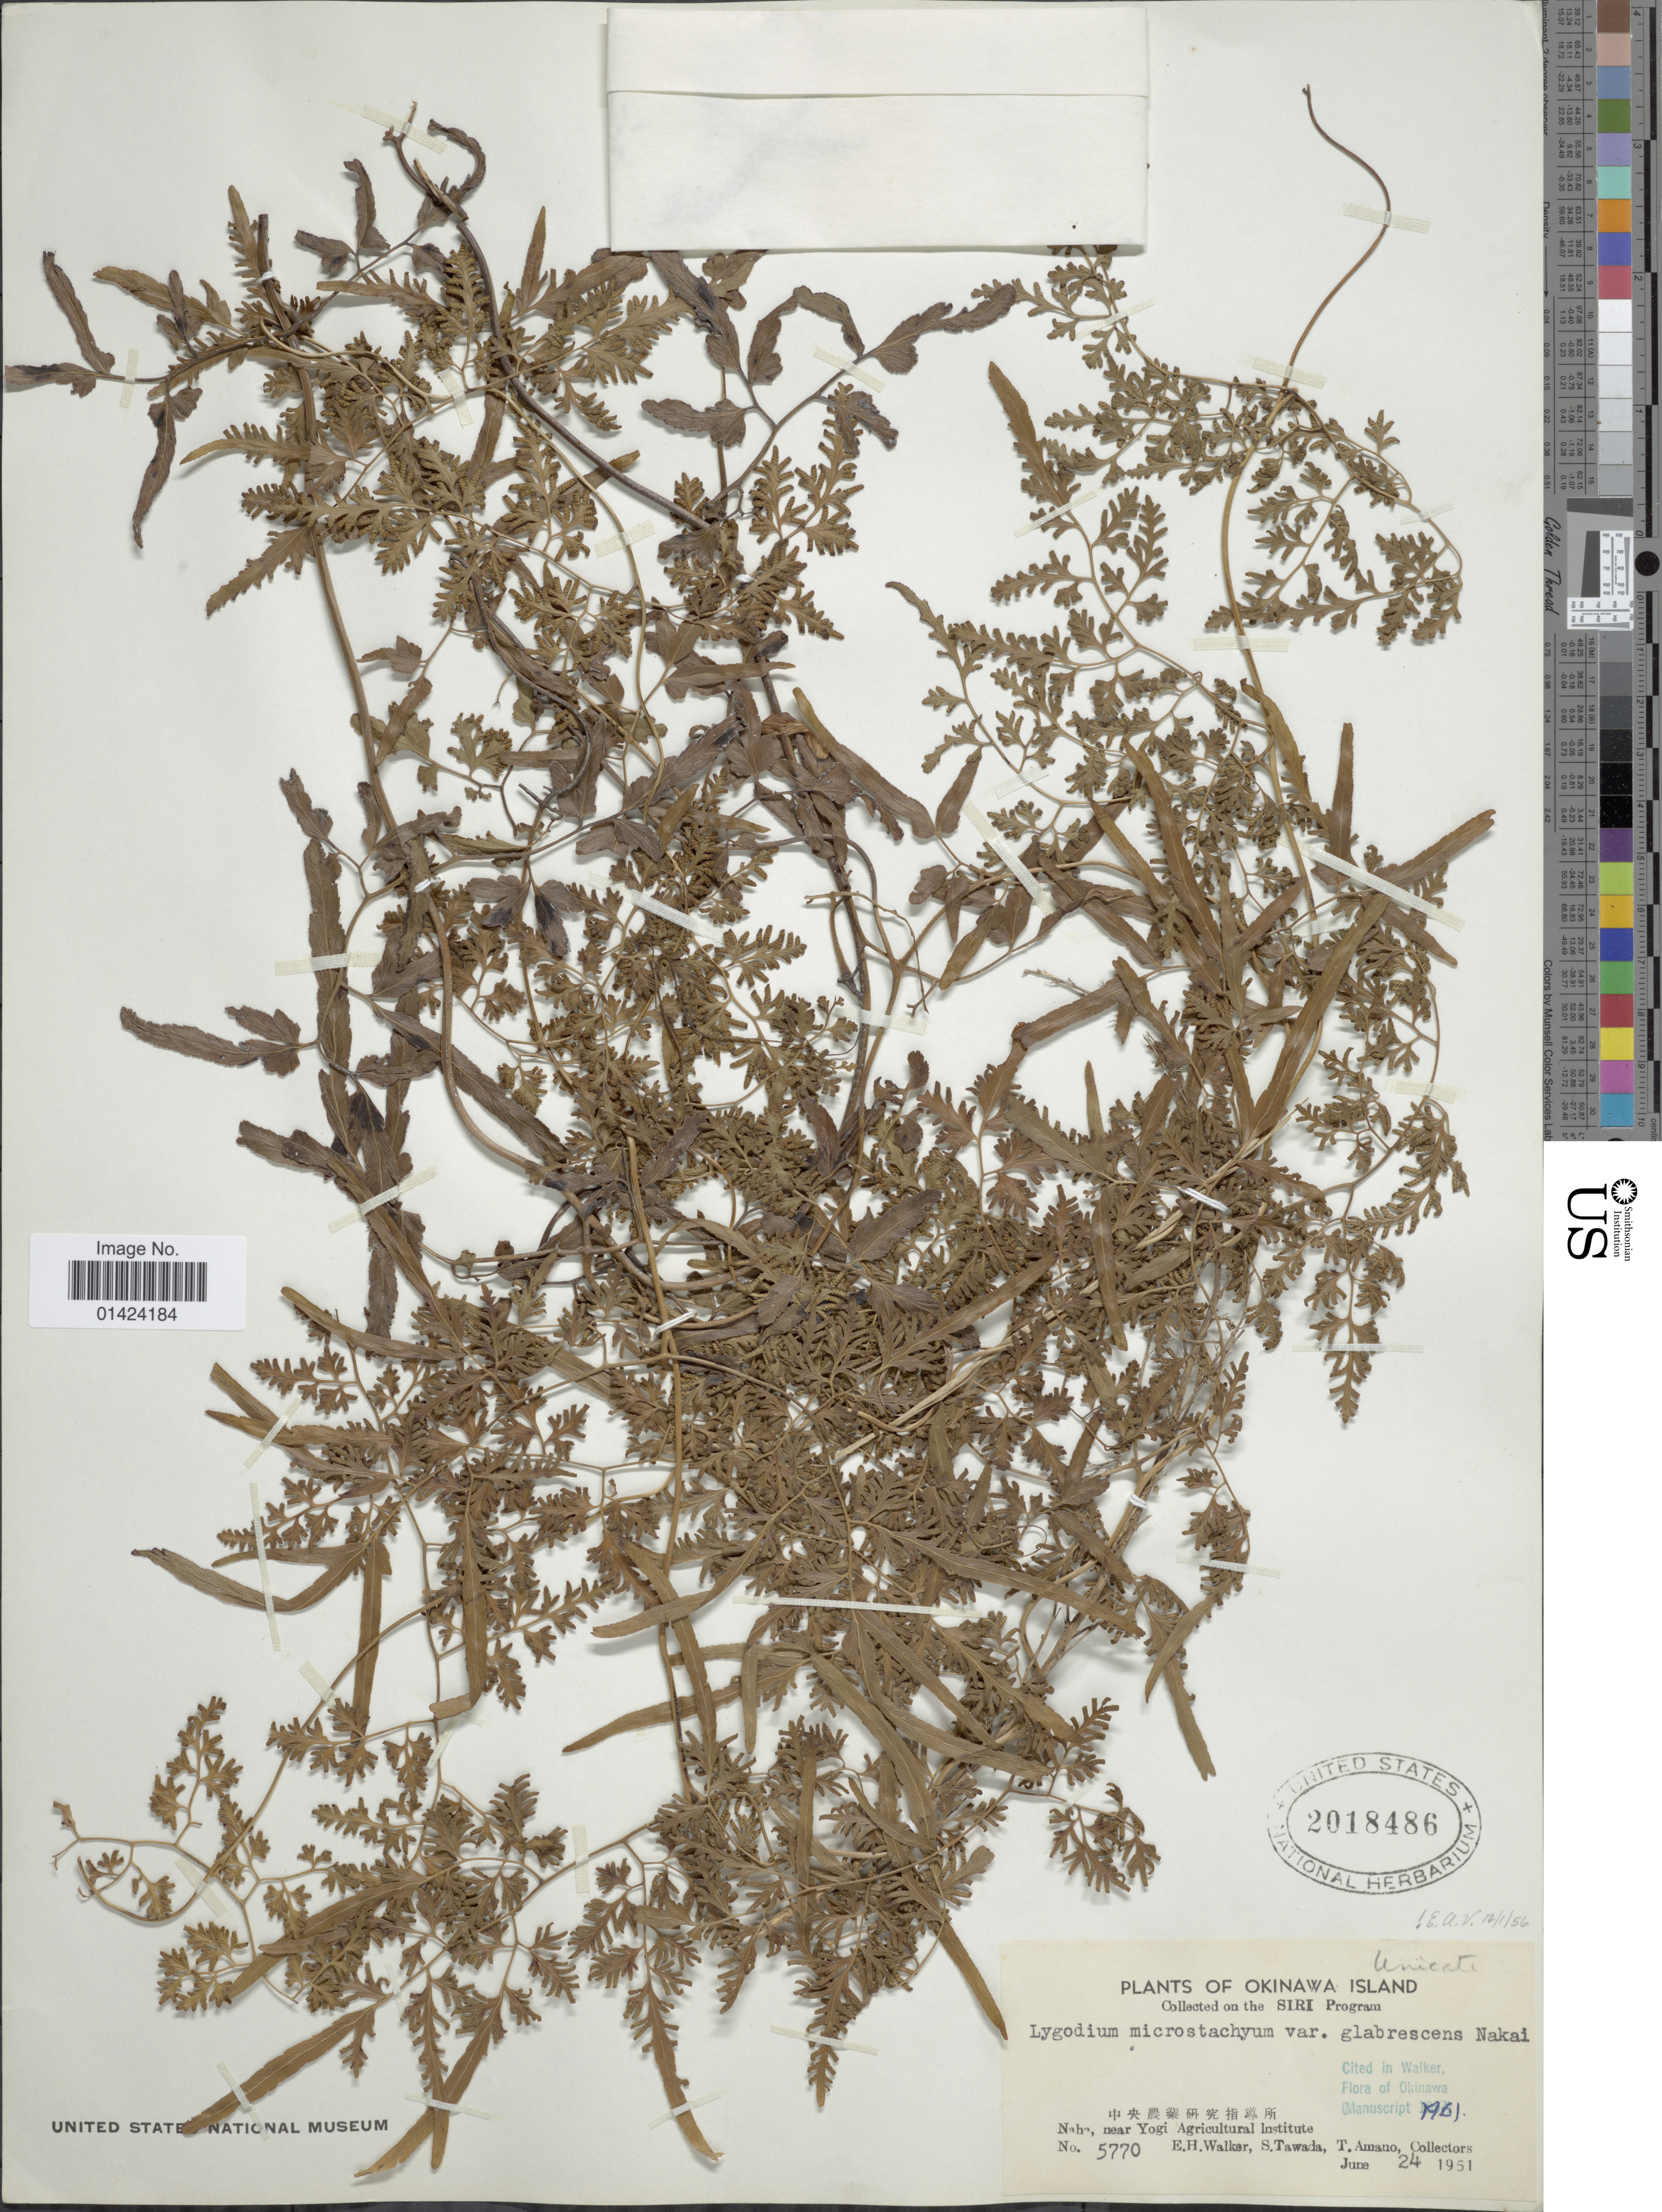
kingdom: Plantae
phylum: Tracheophyta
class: Polypodiopsida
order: Schizaeales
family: Lygodiaceae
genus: Lygodium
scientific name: Lygodium japonicum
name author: (Thunb.) Sw.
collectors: E. H. Walker, S. Tawada & T. Amano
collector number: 5770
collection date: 1951-06-24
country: Japan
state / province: Okinawa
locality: Naha, near Yogi Agricultural Institute.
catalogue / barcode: US 2018486